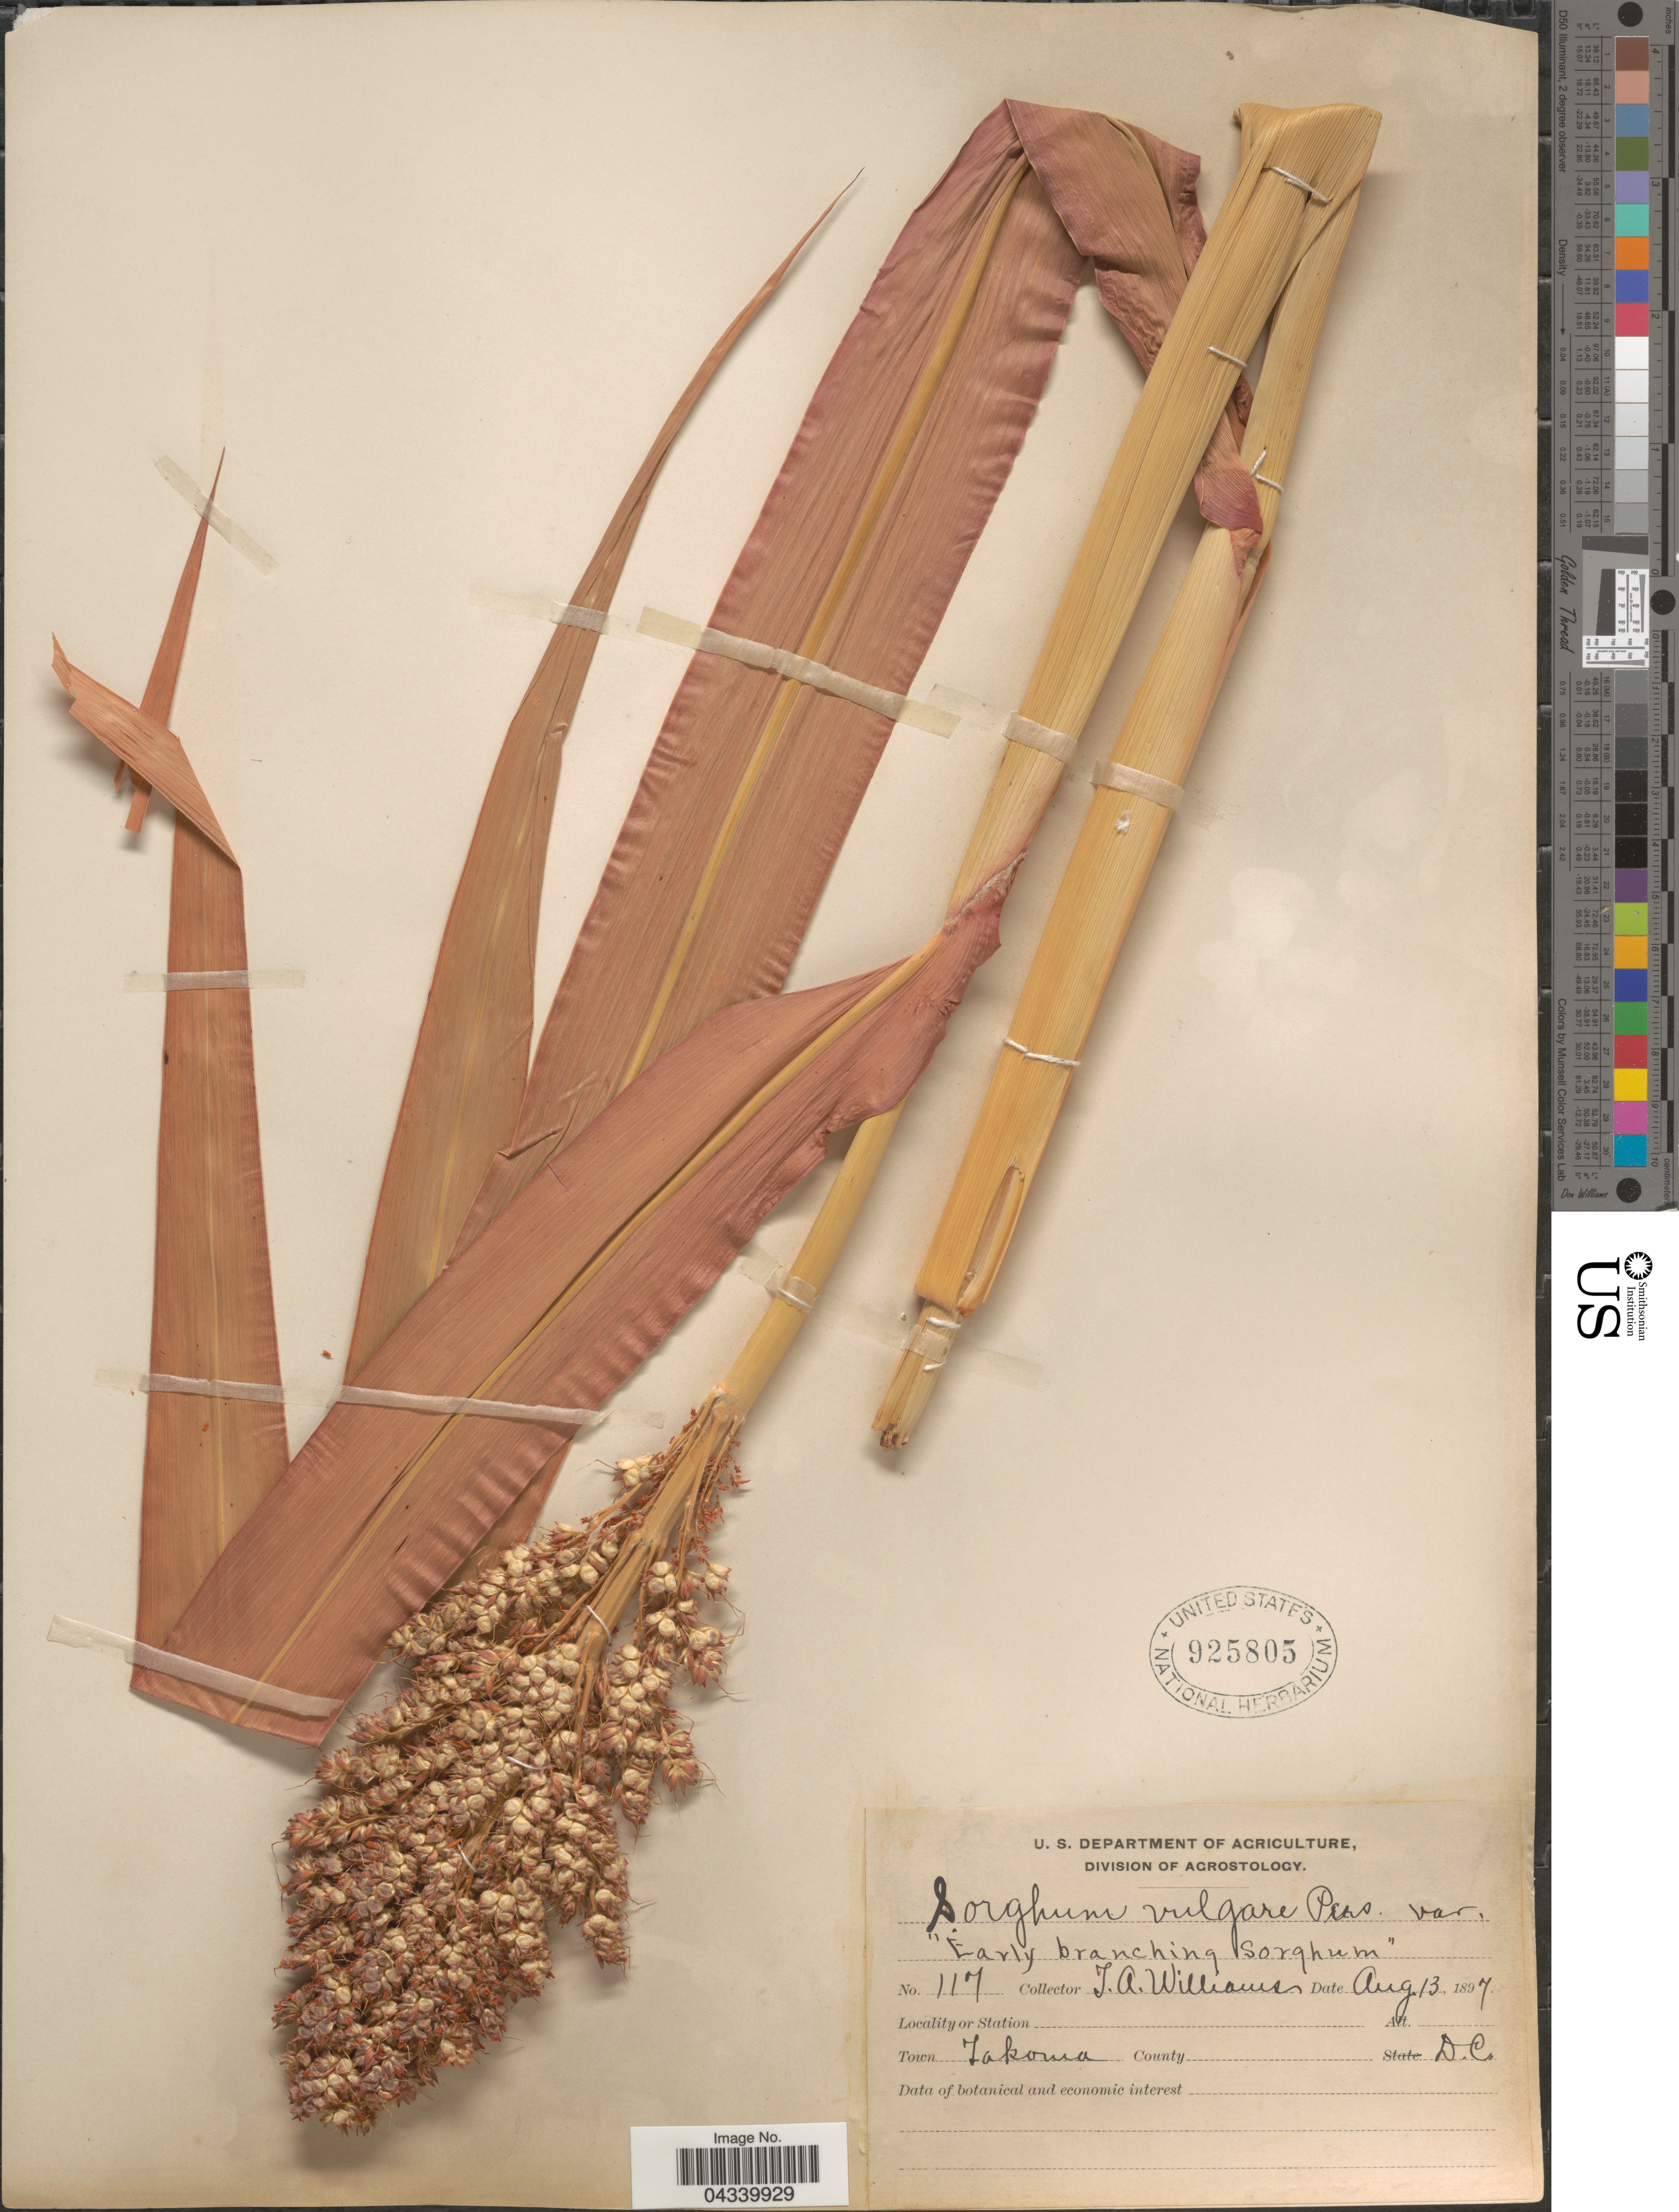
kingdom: Plantae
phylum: Tracheophyta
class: Liliopsida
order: Poales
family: Poaceae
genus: Sorghum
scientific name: Sorghum bicolor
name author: (L.) Moench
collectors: T. Williams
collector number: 117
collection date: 1897-08-13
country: United States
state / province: District of Columbia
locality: Town Takoma.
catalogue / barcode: US 925805